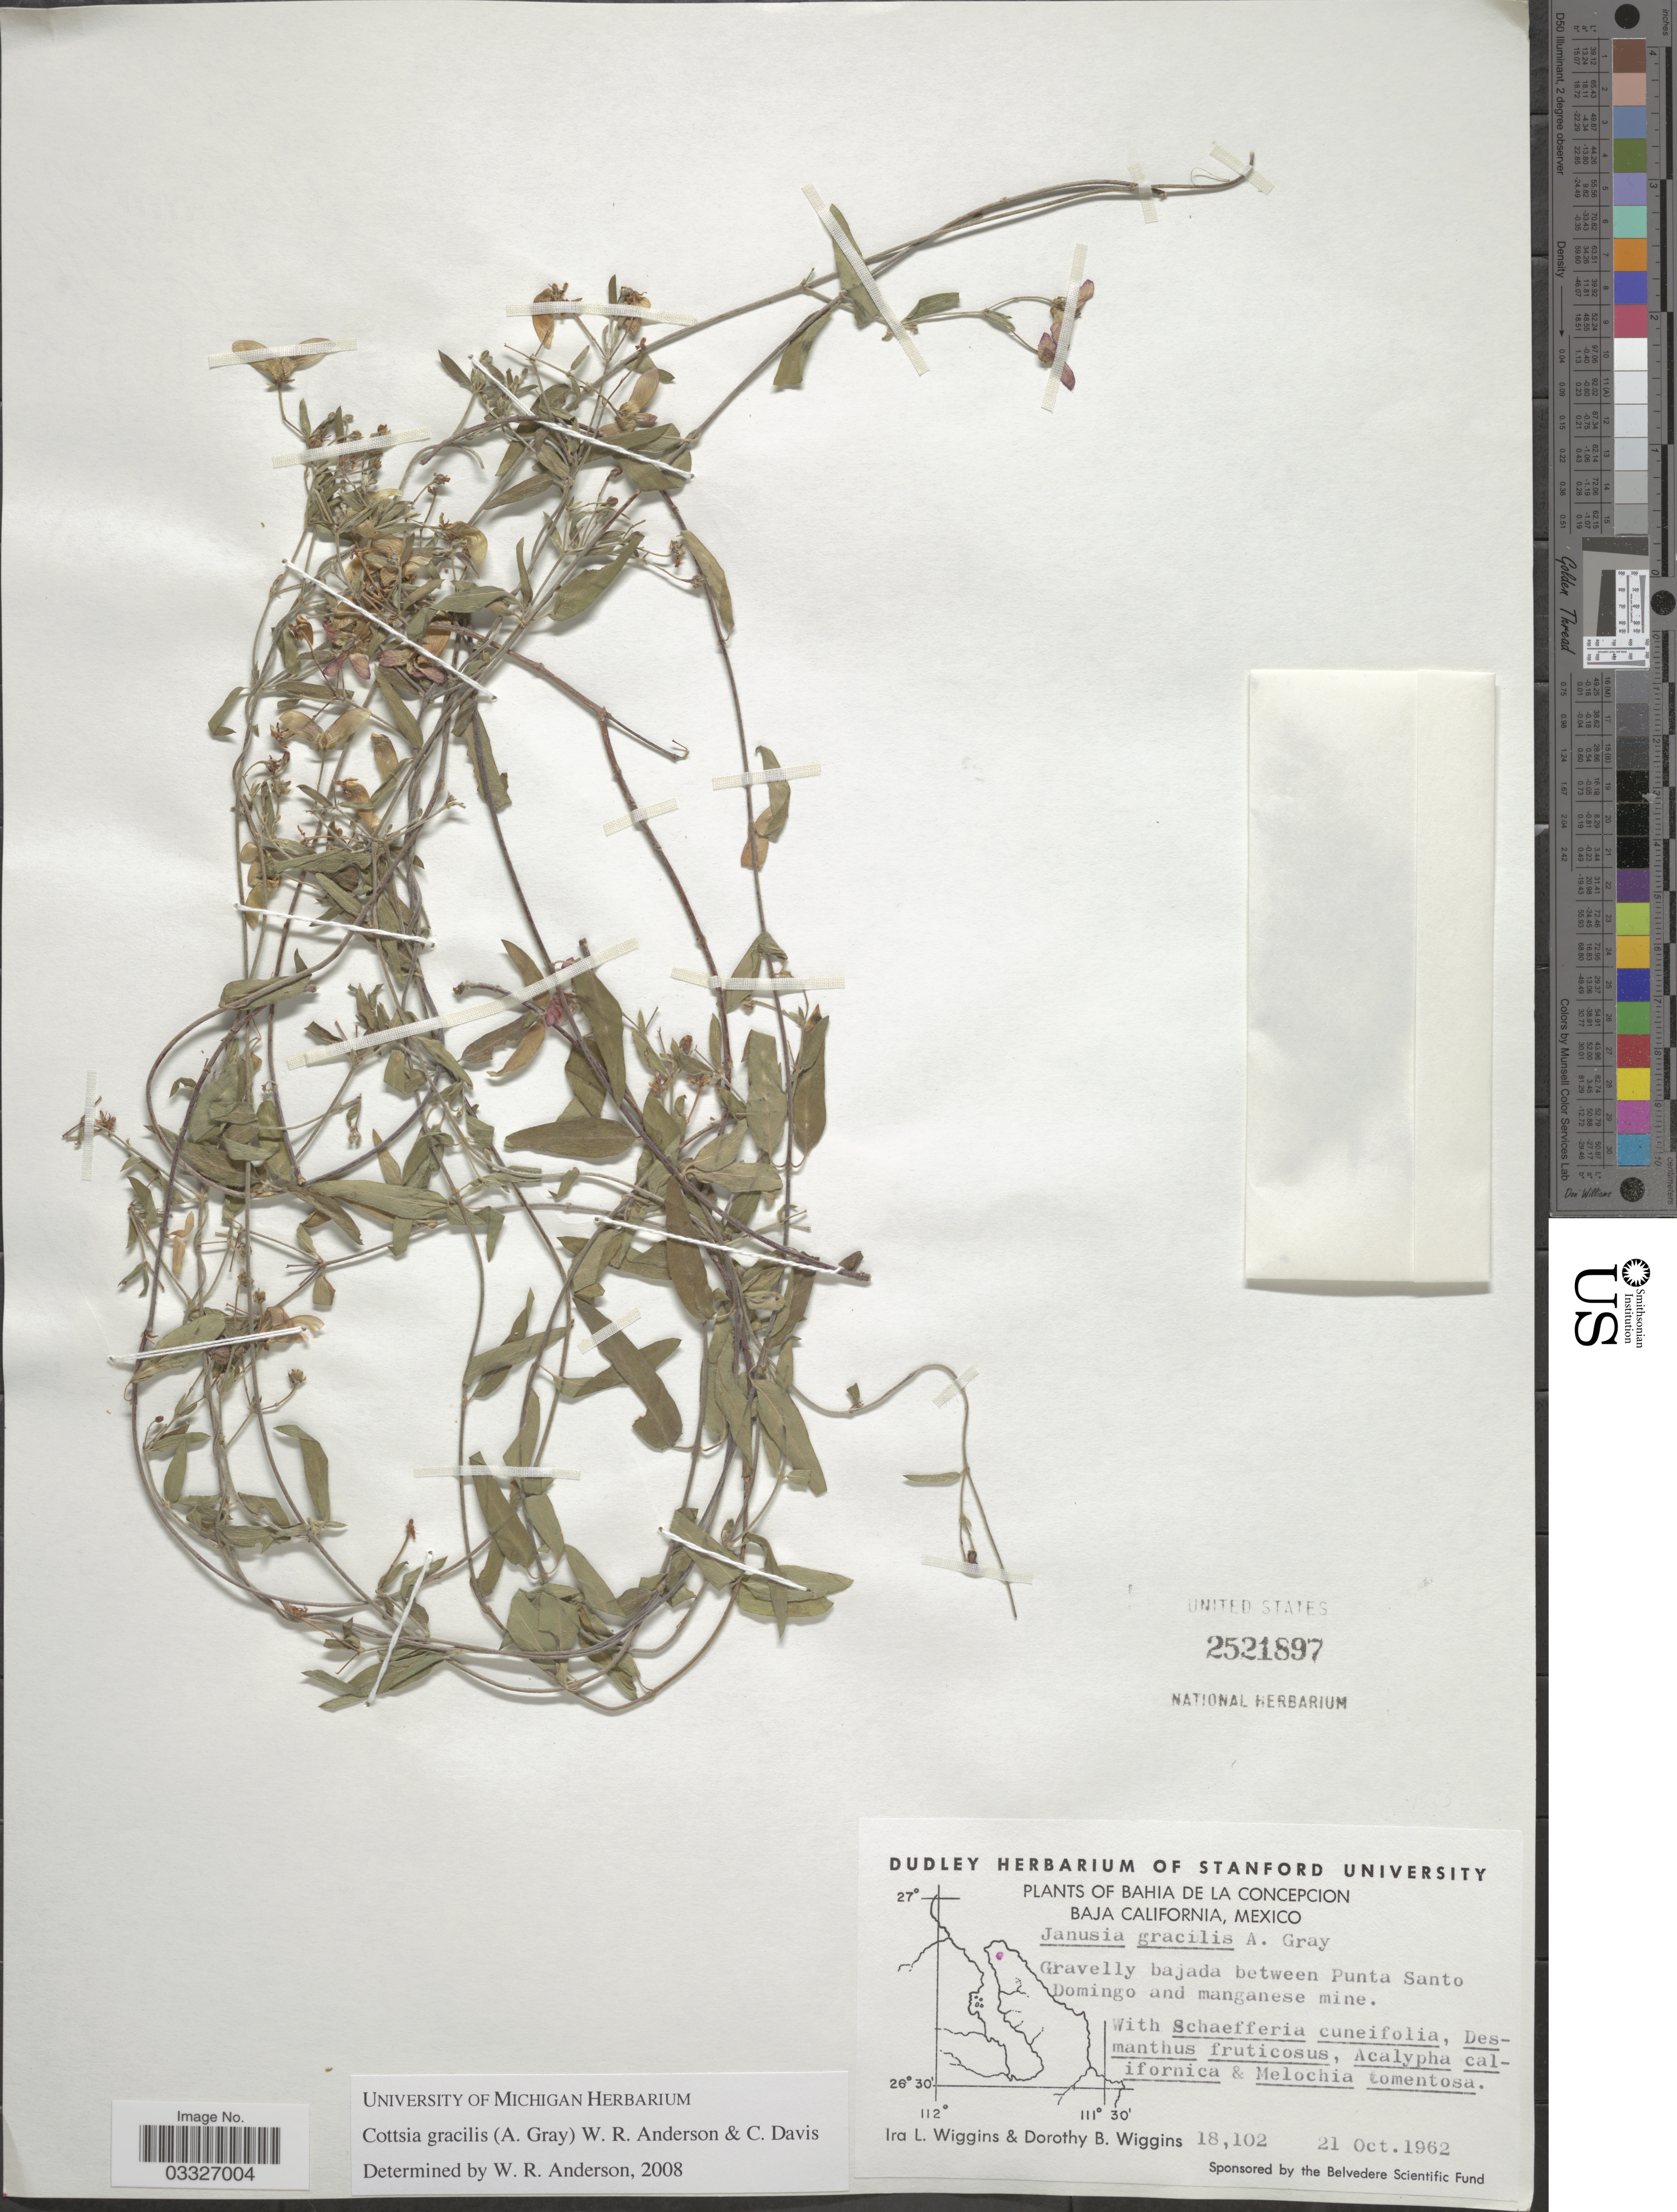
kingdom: Plantae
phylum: Tracheophyta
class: Magnoliopsida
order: Malpighiales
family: Malpighiaceae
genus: Cottsia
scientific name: Cottsia gracilis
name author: (A. Gray) W.R. Anderson & C. Davis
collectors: I. L. Wiggins & D. B. Wiggins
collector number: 18102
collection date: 1962-10-21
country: Mexico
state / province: Baja California Sur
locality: Bahia de la Concepcion. Between Punta Santo Domingo and manganese mine.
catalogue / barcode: US 2521897